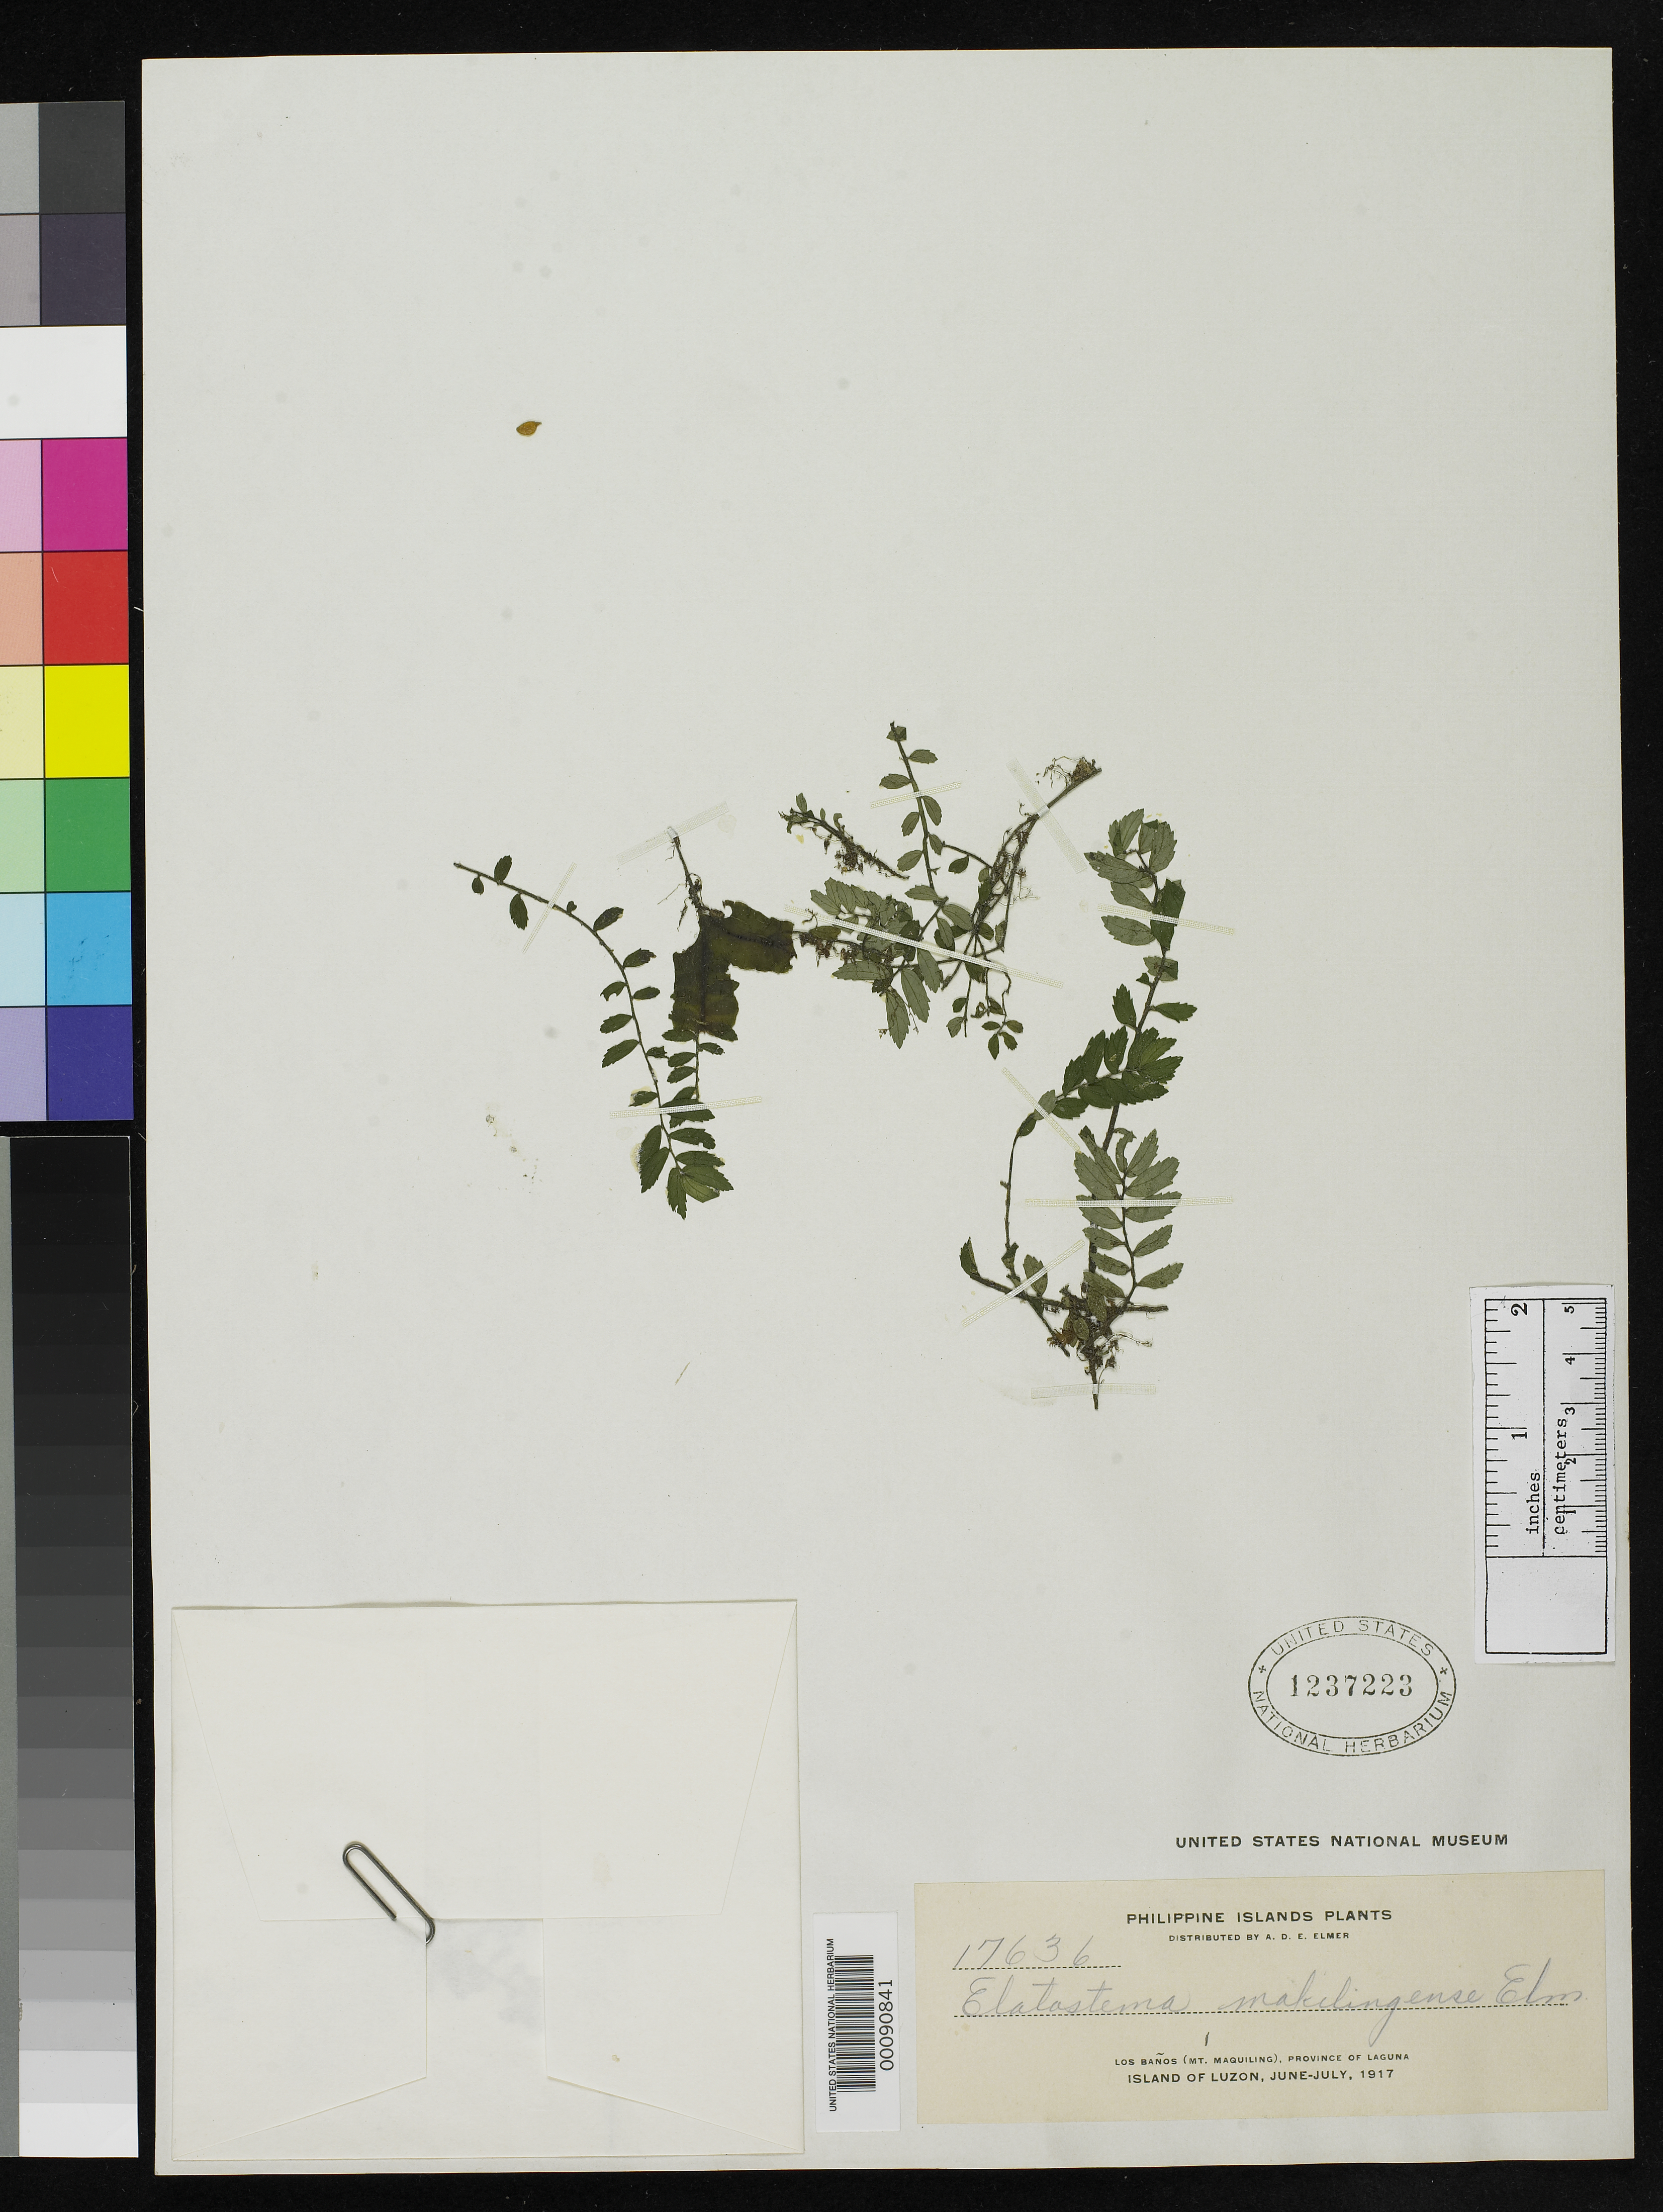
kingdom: Plantae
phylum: Tracheophyta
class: Magnoliopsida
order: Rosales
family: Urticaceae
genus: Elatostema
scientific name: Elatostema maquilingense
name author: Elmer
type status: Isosyntype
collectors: A. D. E. Elmer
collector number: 17636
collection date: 1917-06/1917-07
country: Philippines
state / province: Calabarzon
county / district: Laguna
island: Luzon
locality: Los Baños (Mt. Maquiling), Province of Laguna, Luzon.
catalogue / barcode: US 1237223